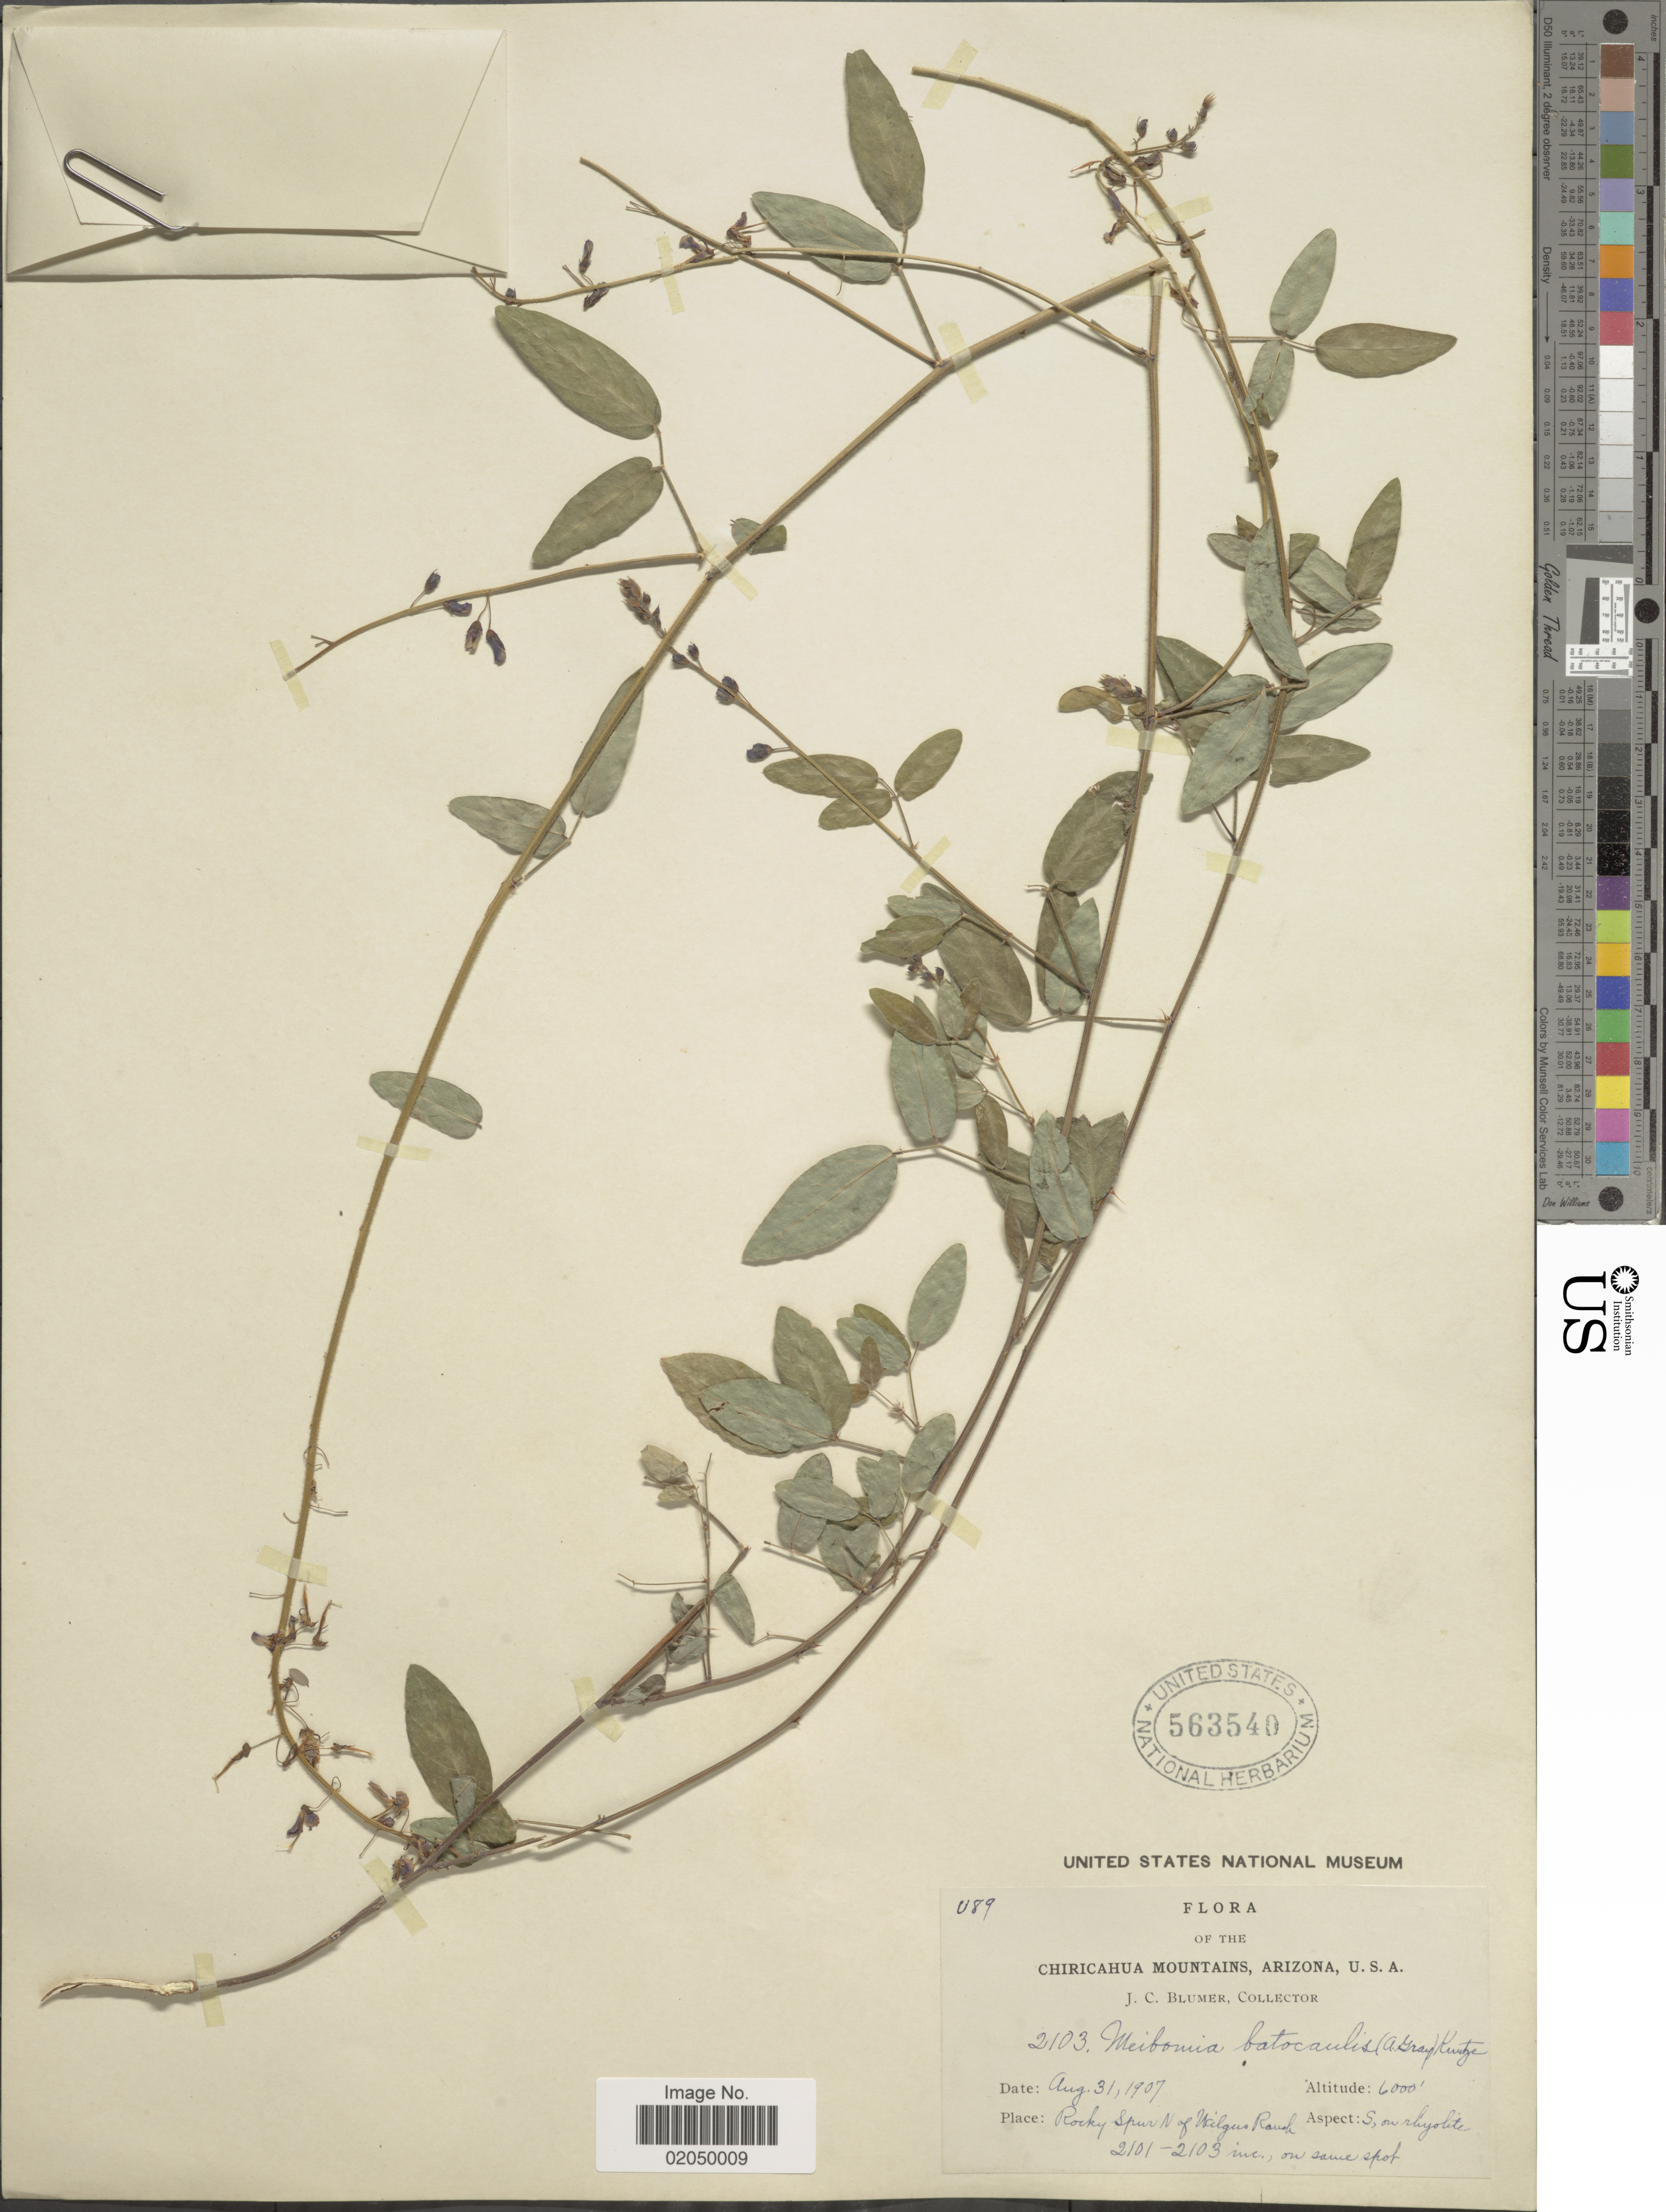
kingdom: Plantae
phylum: Tracheophyta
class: Magnoliopsida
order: Fabales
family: Fabaceae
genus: Desmodium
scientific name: Desmodium batocaulon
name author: A. Gray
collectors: J. C. Blumer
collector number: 2103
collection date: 1907-08-31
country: United States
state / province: Arizona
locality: Chiricahua Mountains. Rocky Spur N of Wilgus Ranch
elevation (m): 1829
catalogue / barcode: US 563540